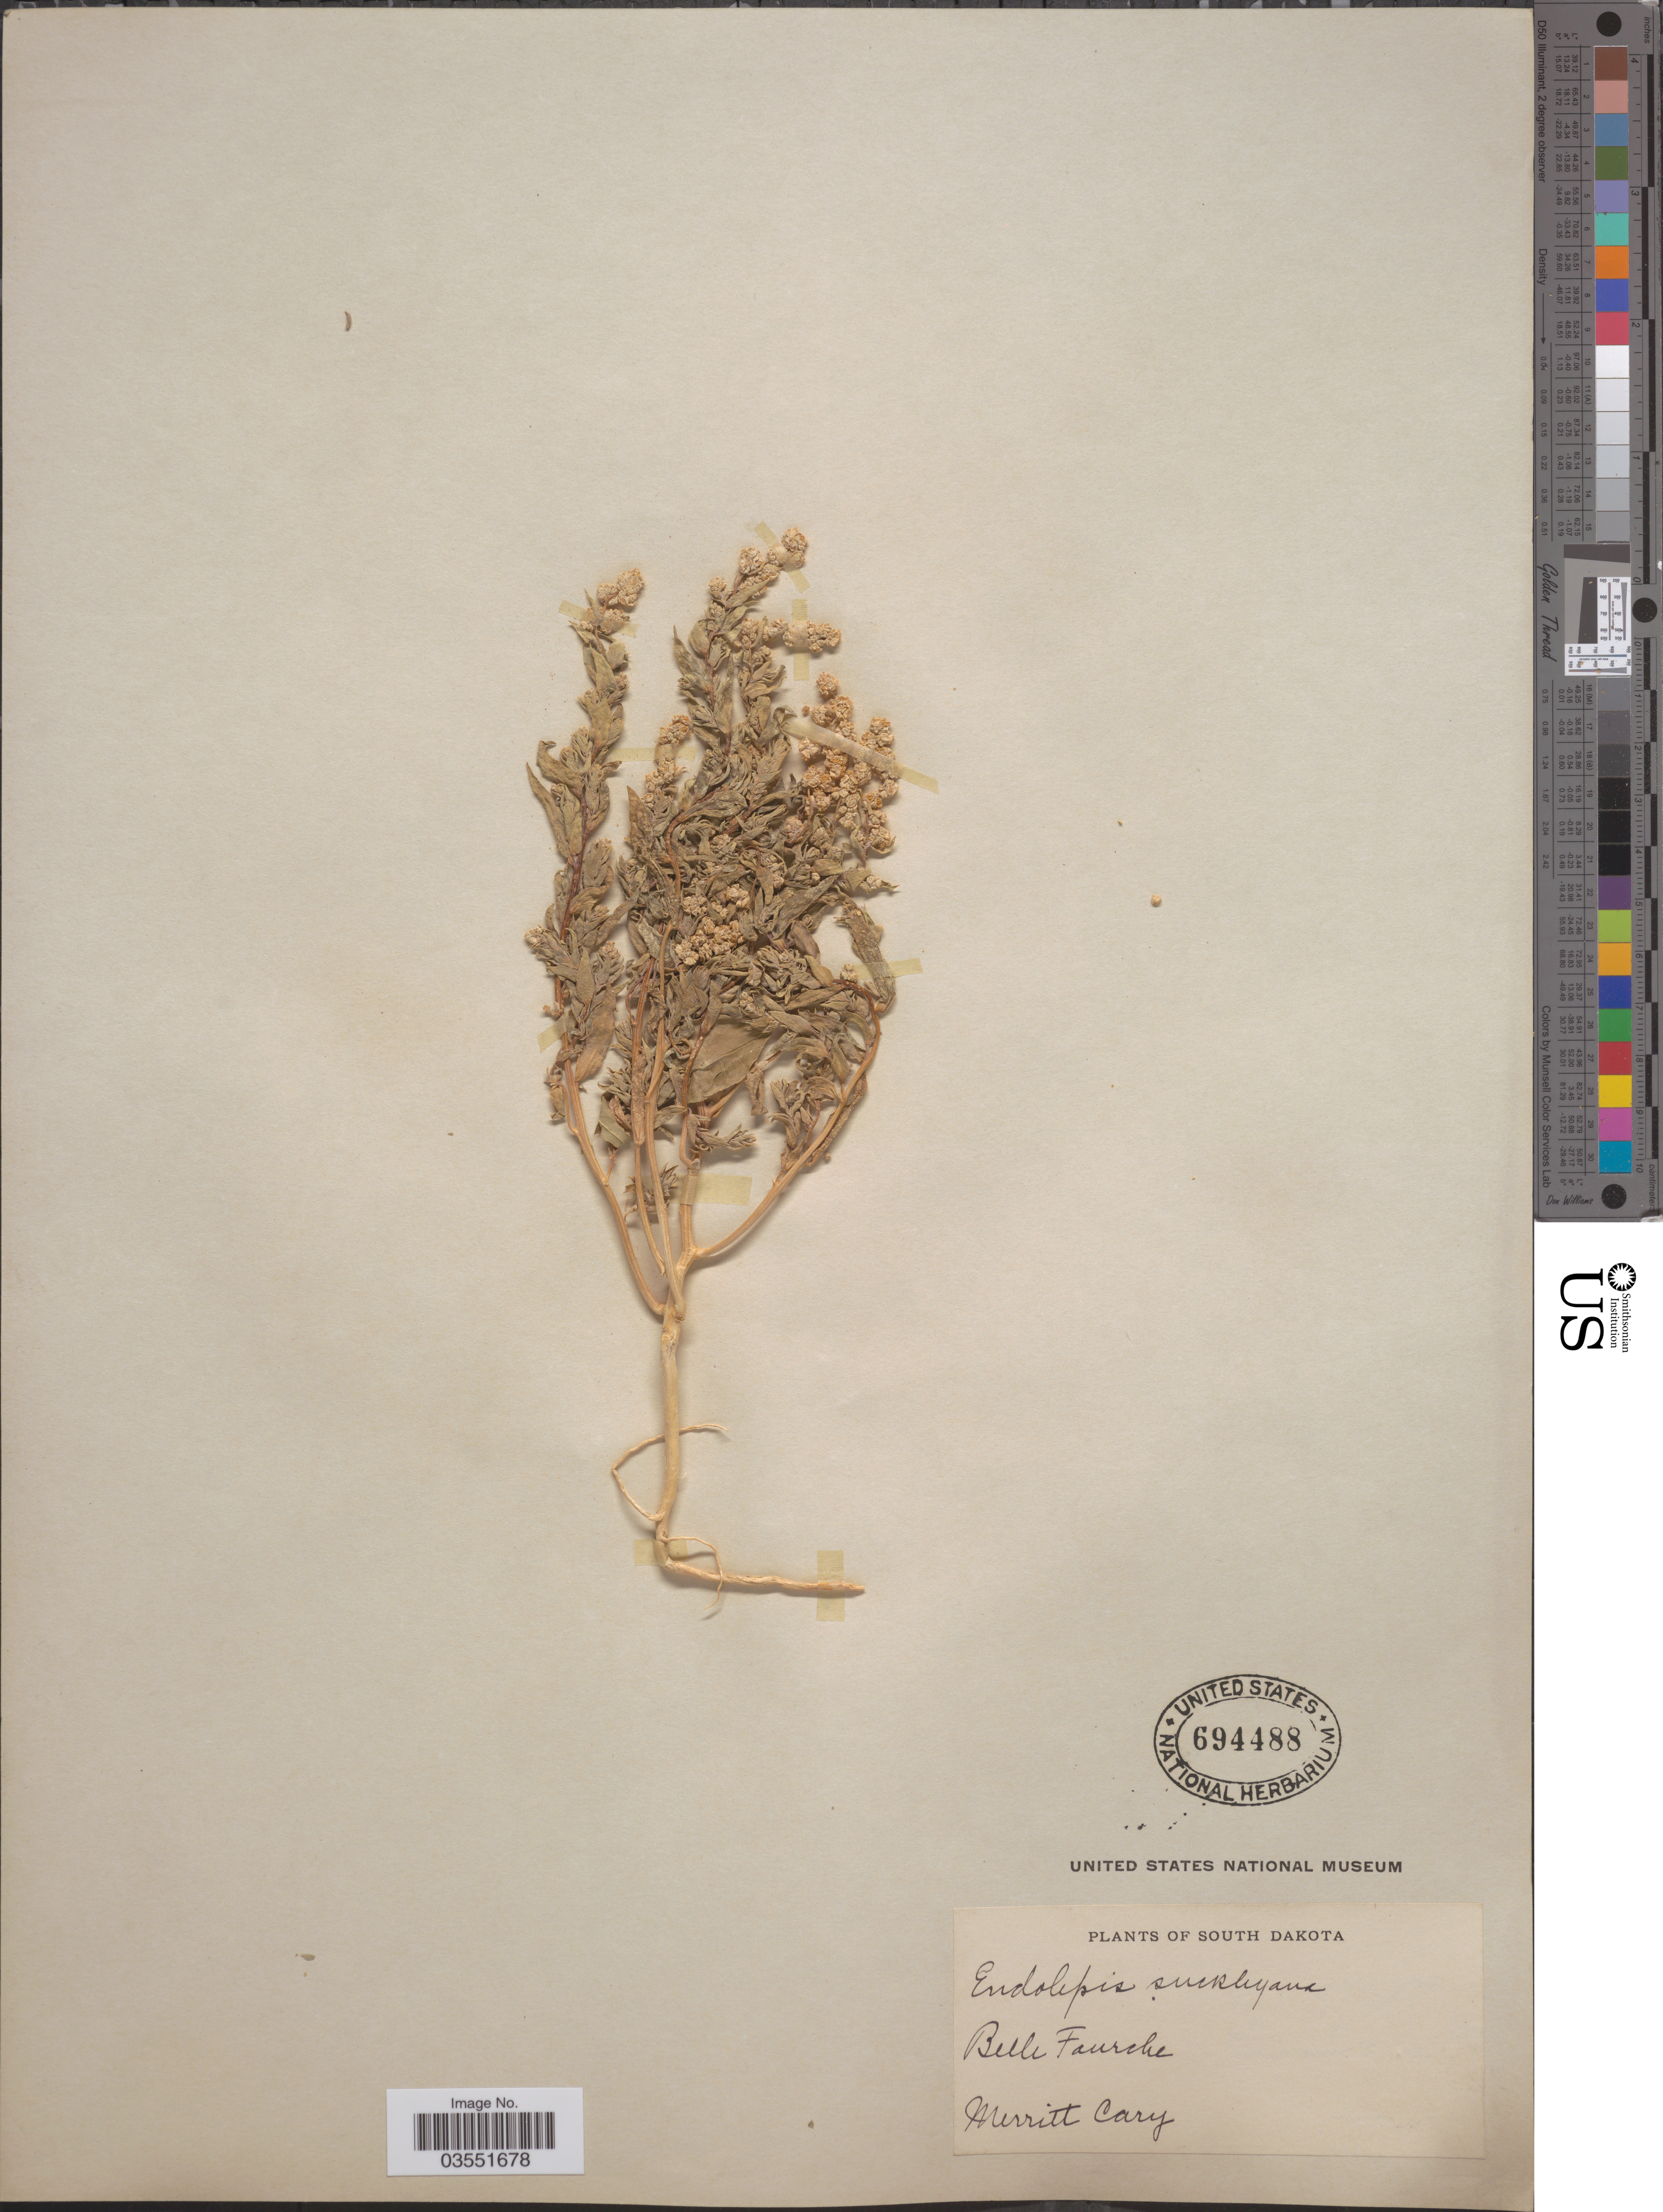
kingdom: Plantae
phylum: Tracheophyta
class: Magnoliopsida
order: Caryophyllales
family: Amaranthaceae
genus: Stutzia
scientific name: Stutzia dioica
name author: (Nutt.) E.H. Zacharias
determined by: Strong, Mark T., (BOT), Smithsonian Institution - National Museum of Natural History (UNITED STATES)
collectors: M. Cary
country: United States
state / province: South Dakota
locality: Belle Fourche.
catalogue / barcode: US 694488